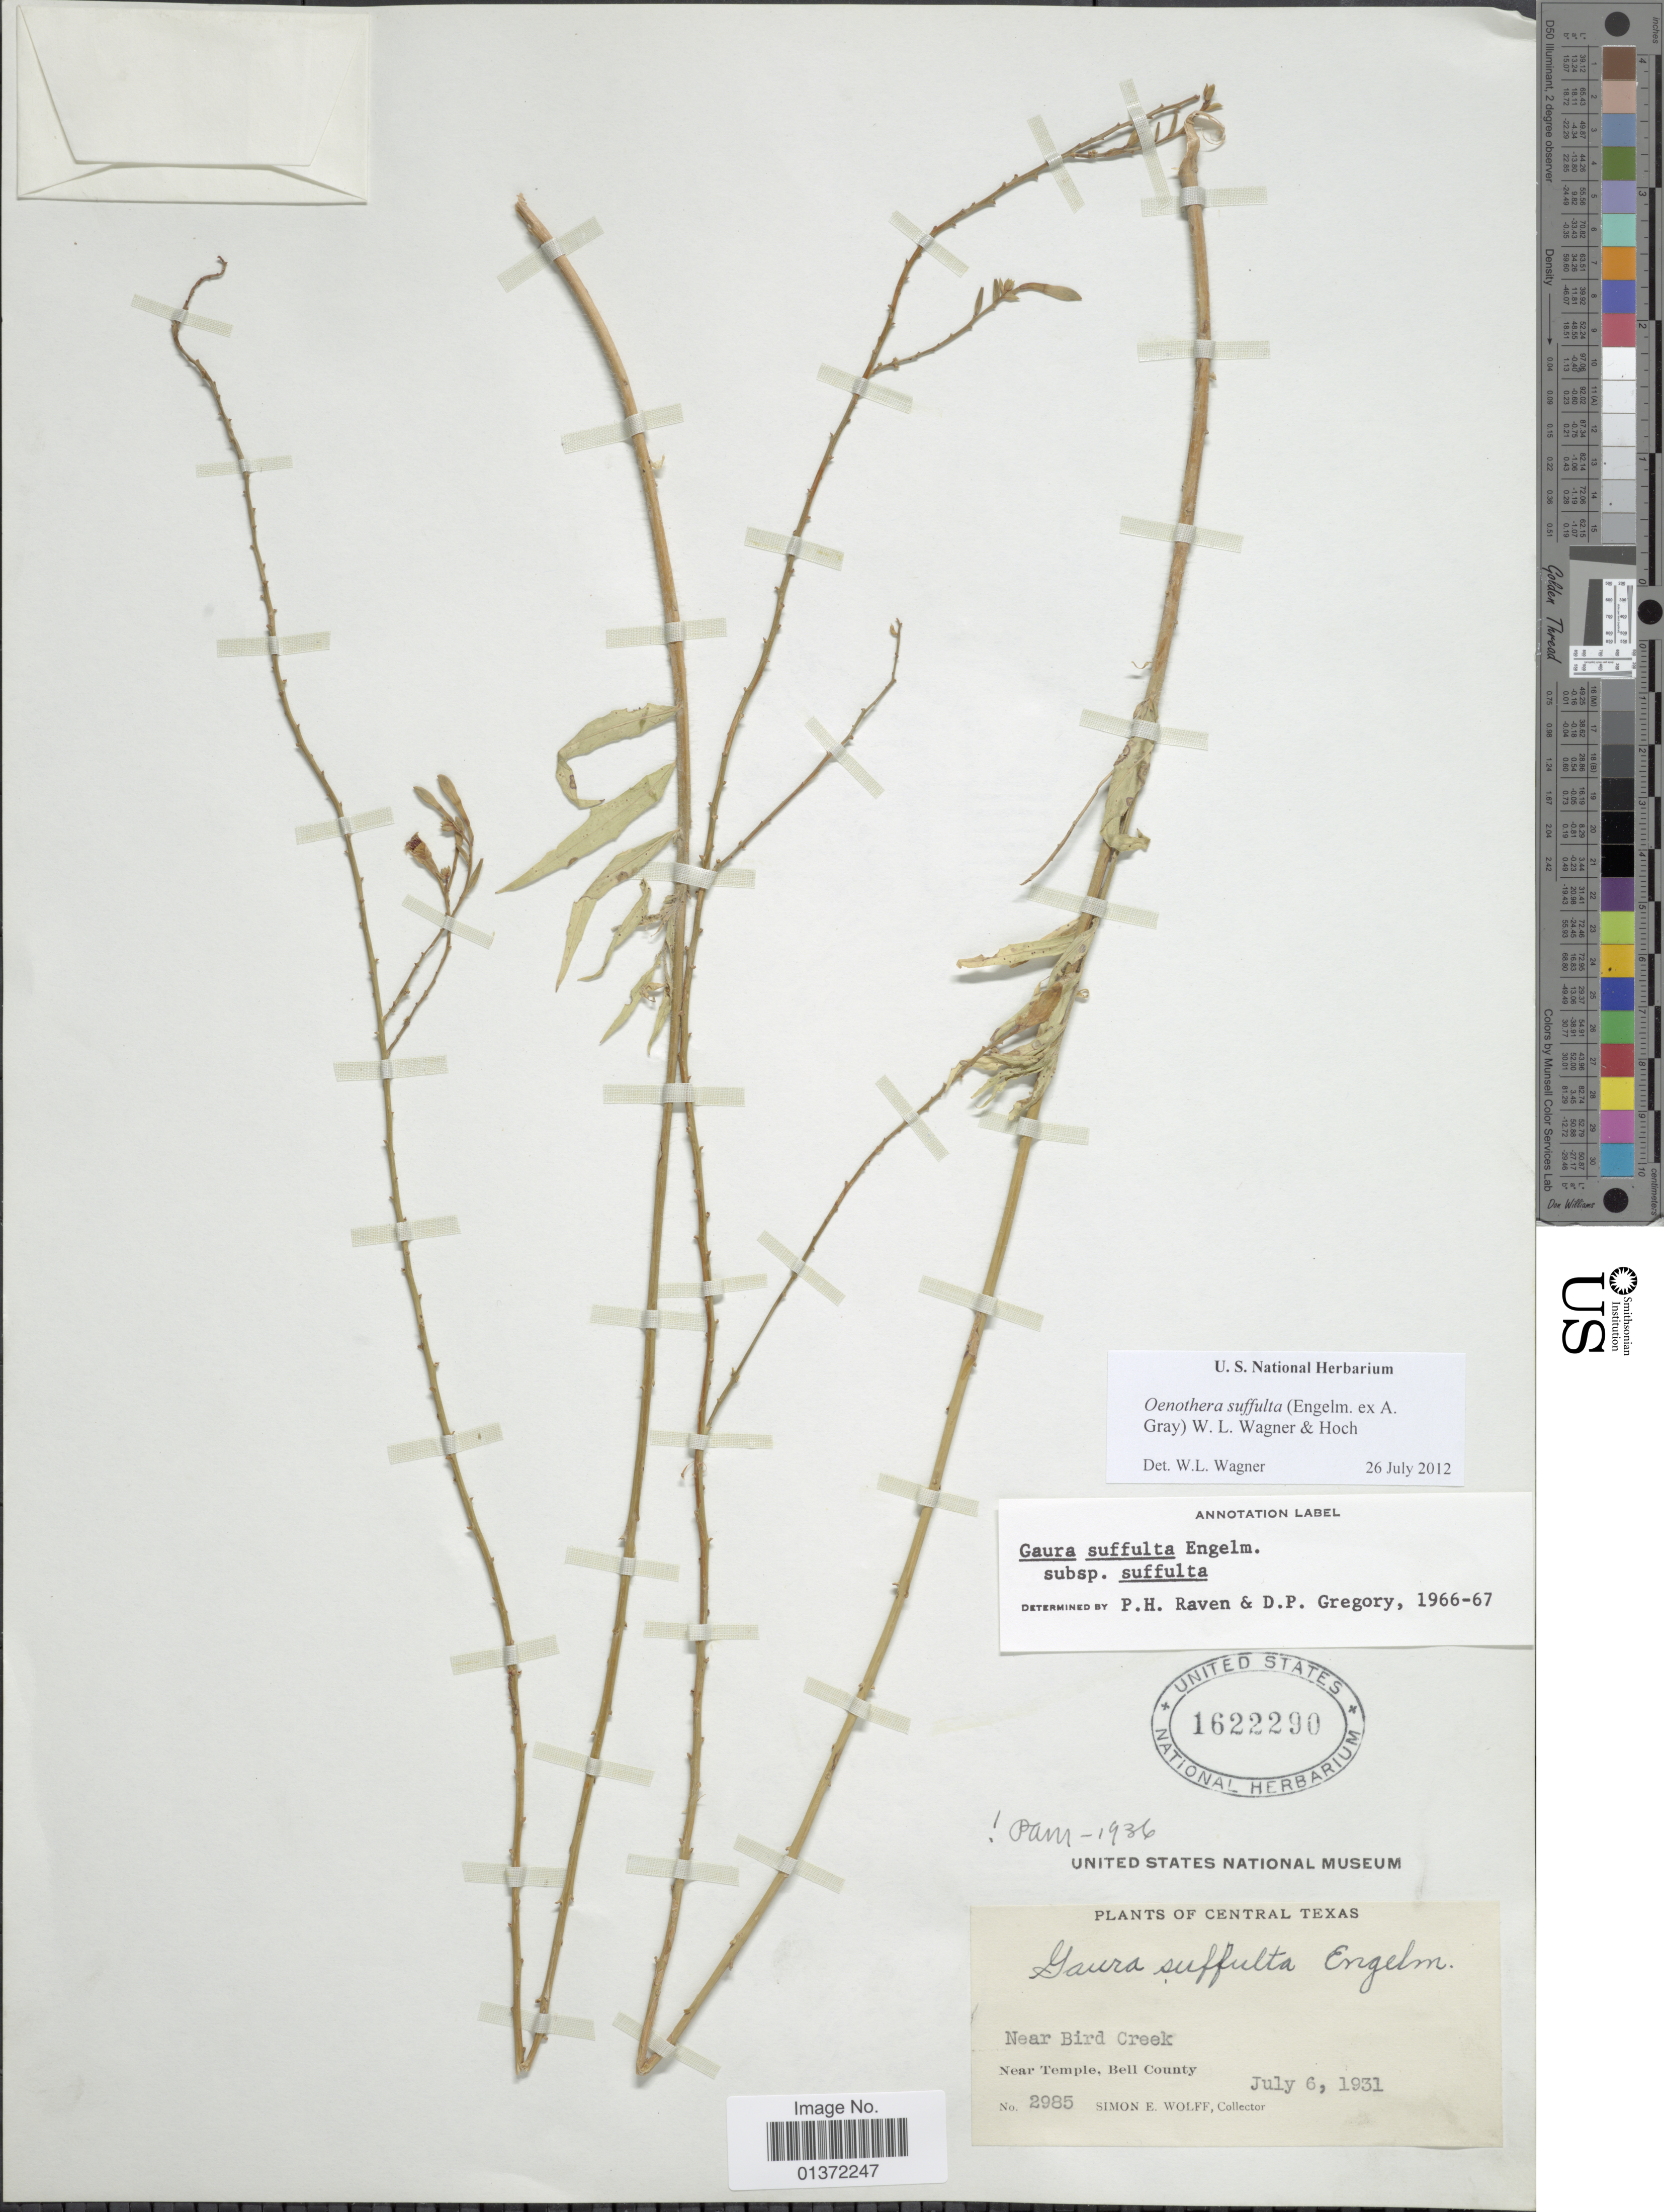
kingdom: Plantae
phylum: Tracheophyta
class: Magnoliopsida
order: Myrtales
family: Onagraceae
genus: Oenothera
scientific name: Oenothera suffulta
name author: (Engelm. ex A. Gray) W.L. Wagner & Hoch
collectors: S. E. Wolff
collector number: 2985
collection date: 1931-07-06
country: United States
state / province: Texas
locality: Central Texas, near Bird Creek, near Temple, Bell County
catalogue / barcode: US 1622290